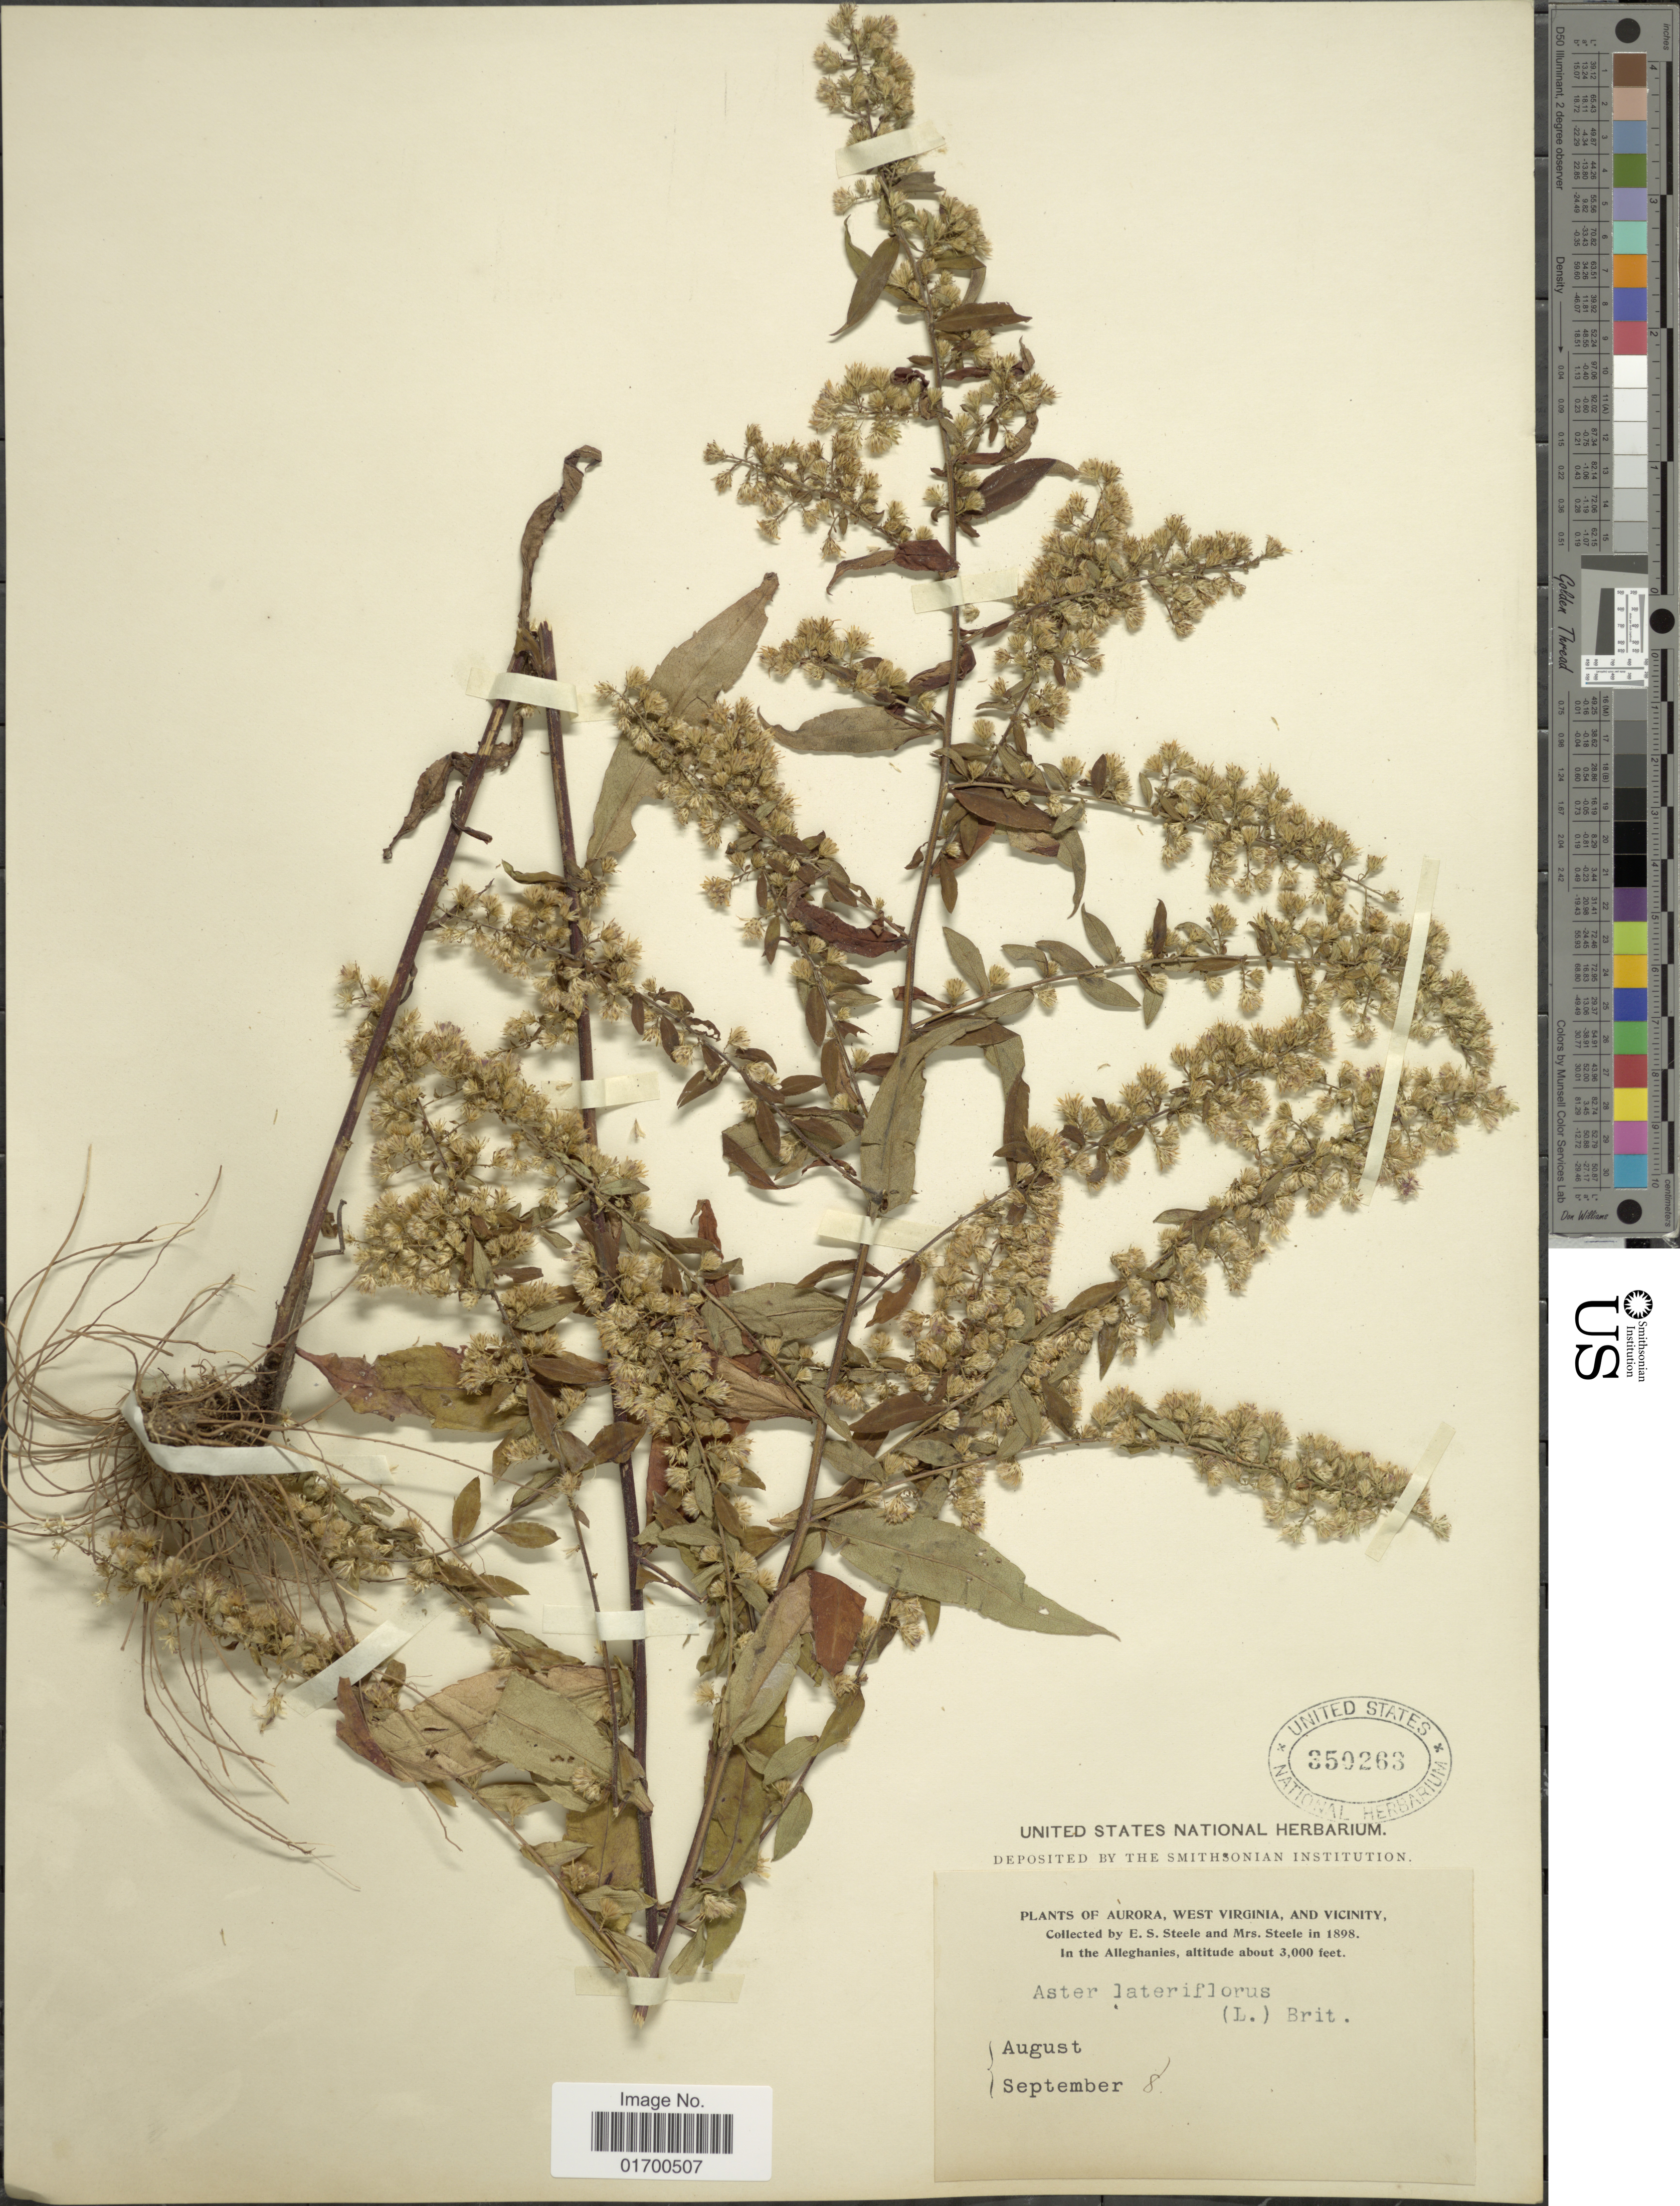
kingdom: Plantae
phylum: Tracheophyta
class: Magnoliopsida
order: Asterales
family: Asteraceae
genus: Symphyotrichum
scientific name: Symphyotrichum lateriflorum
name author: (L.) Á. Löve & D. Löve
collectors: E. Steele & Mrs. E. S. Steele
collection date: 1898-09-08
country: United States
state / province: West Virginia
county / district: Preston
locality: Aurora, and Vicinity, in the Alleghanies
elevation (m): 914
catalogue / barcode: US 350263